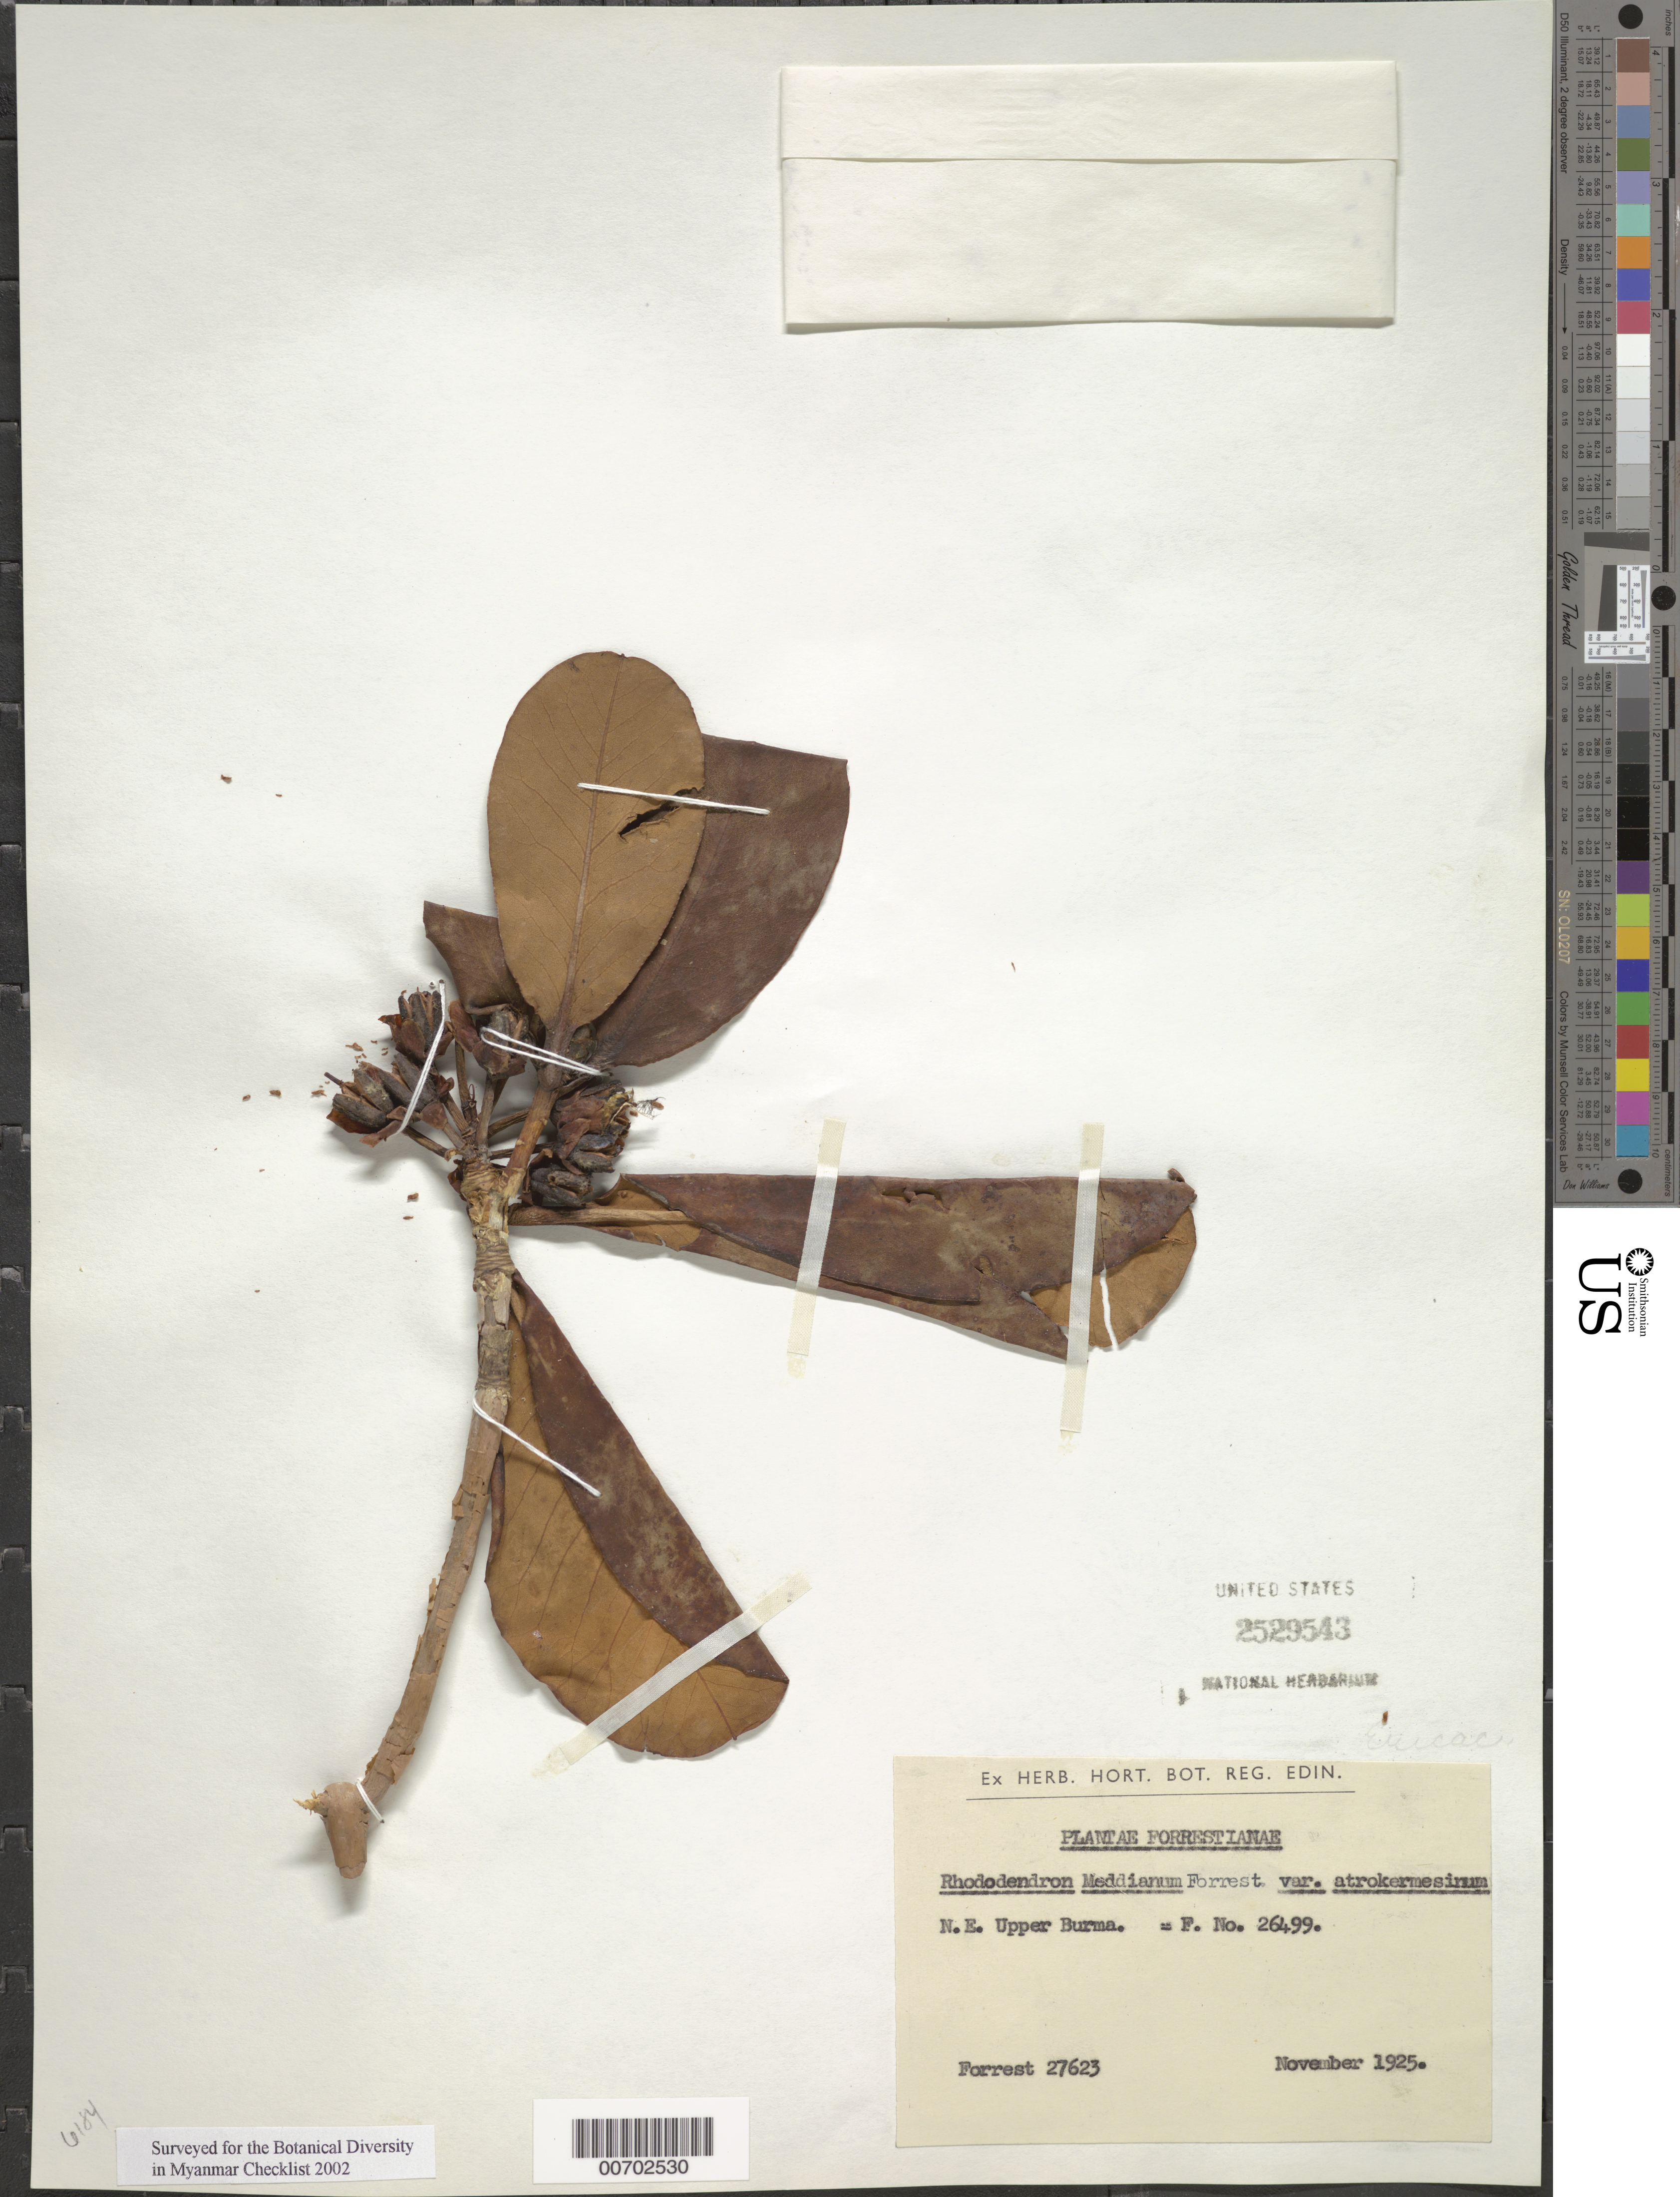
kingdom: Plantae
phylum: Tracheophyta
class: Magnoliopsida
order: Ericales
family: Ericaceae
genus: Rhododendron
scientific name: Rhododendron meddianum var. atrokermesinum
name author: Tagg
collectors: G. Forrest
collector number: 27623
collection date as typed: Nov 1925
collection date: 1925-11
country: Myanmar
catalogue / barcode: US 2529543